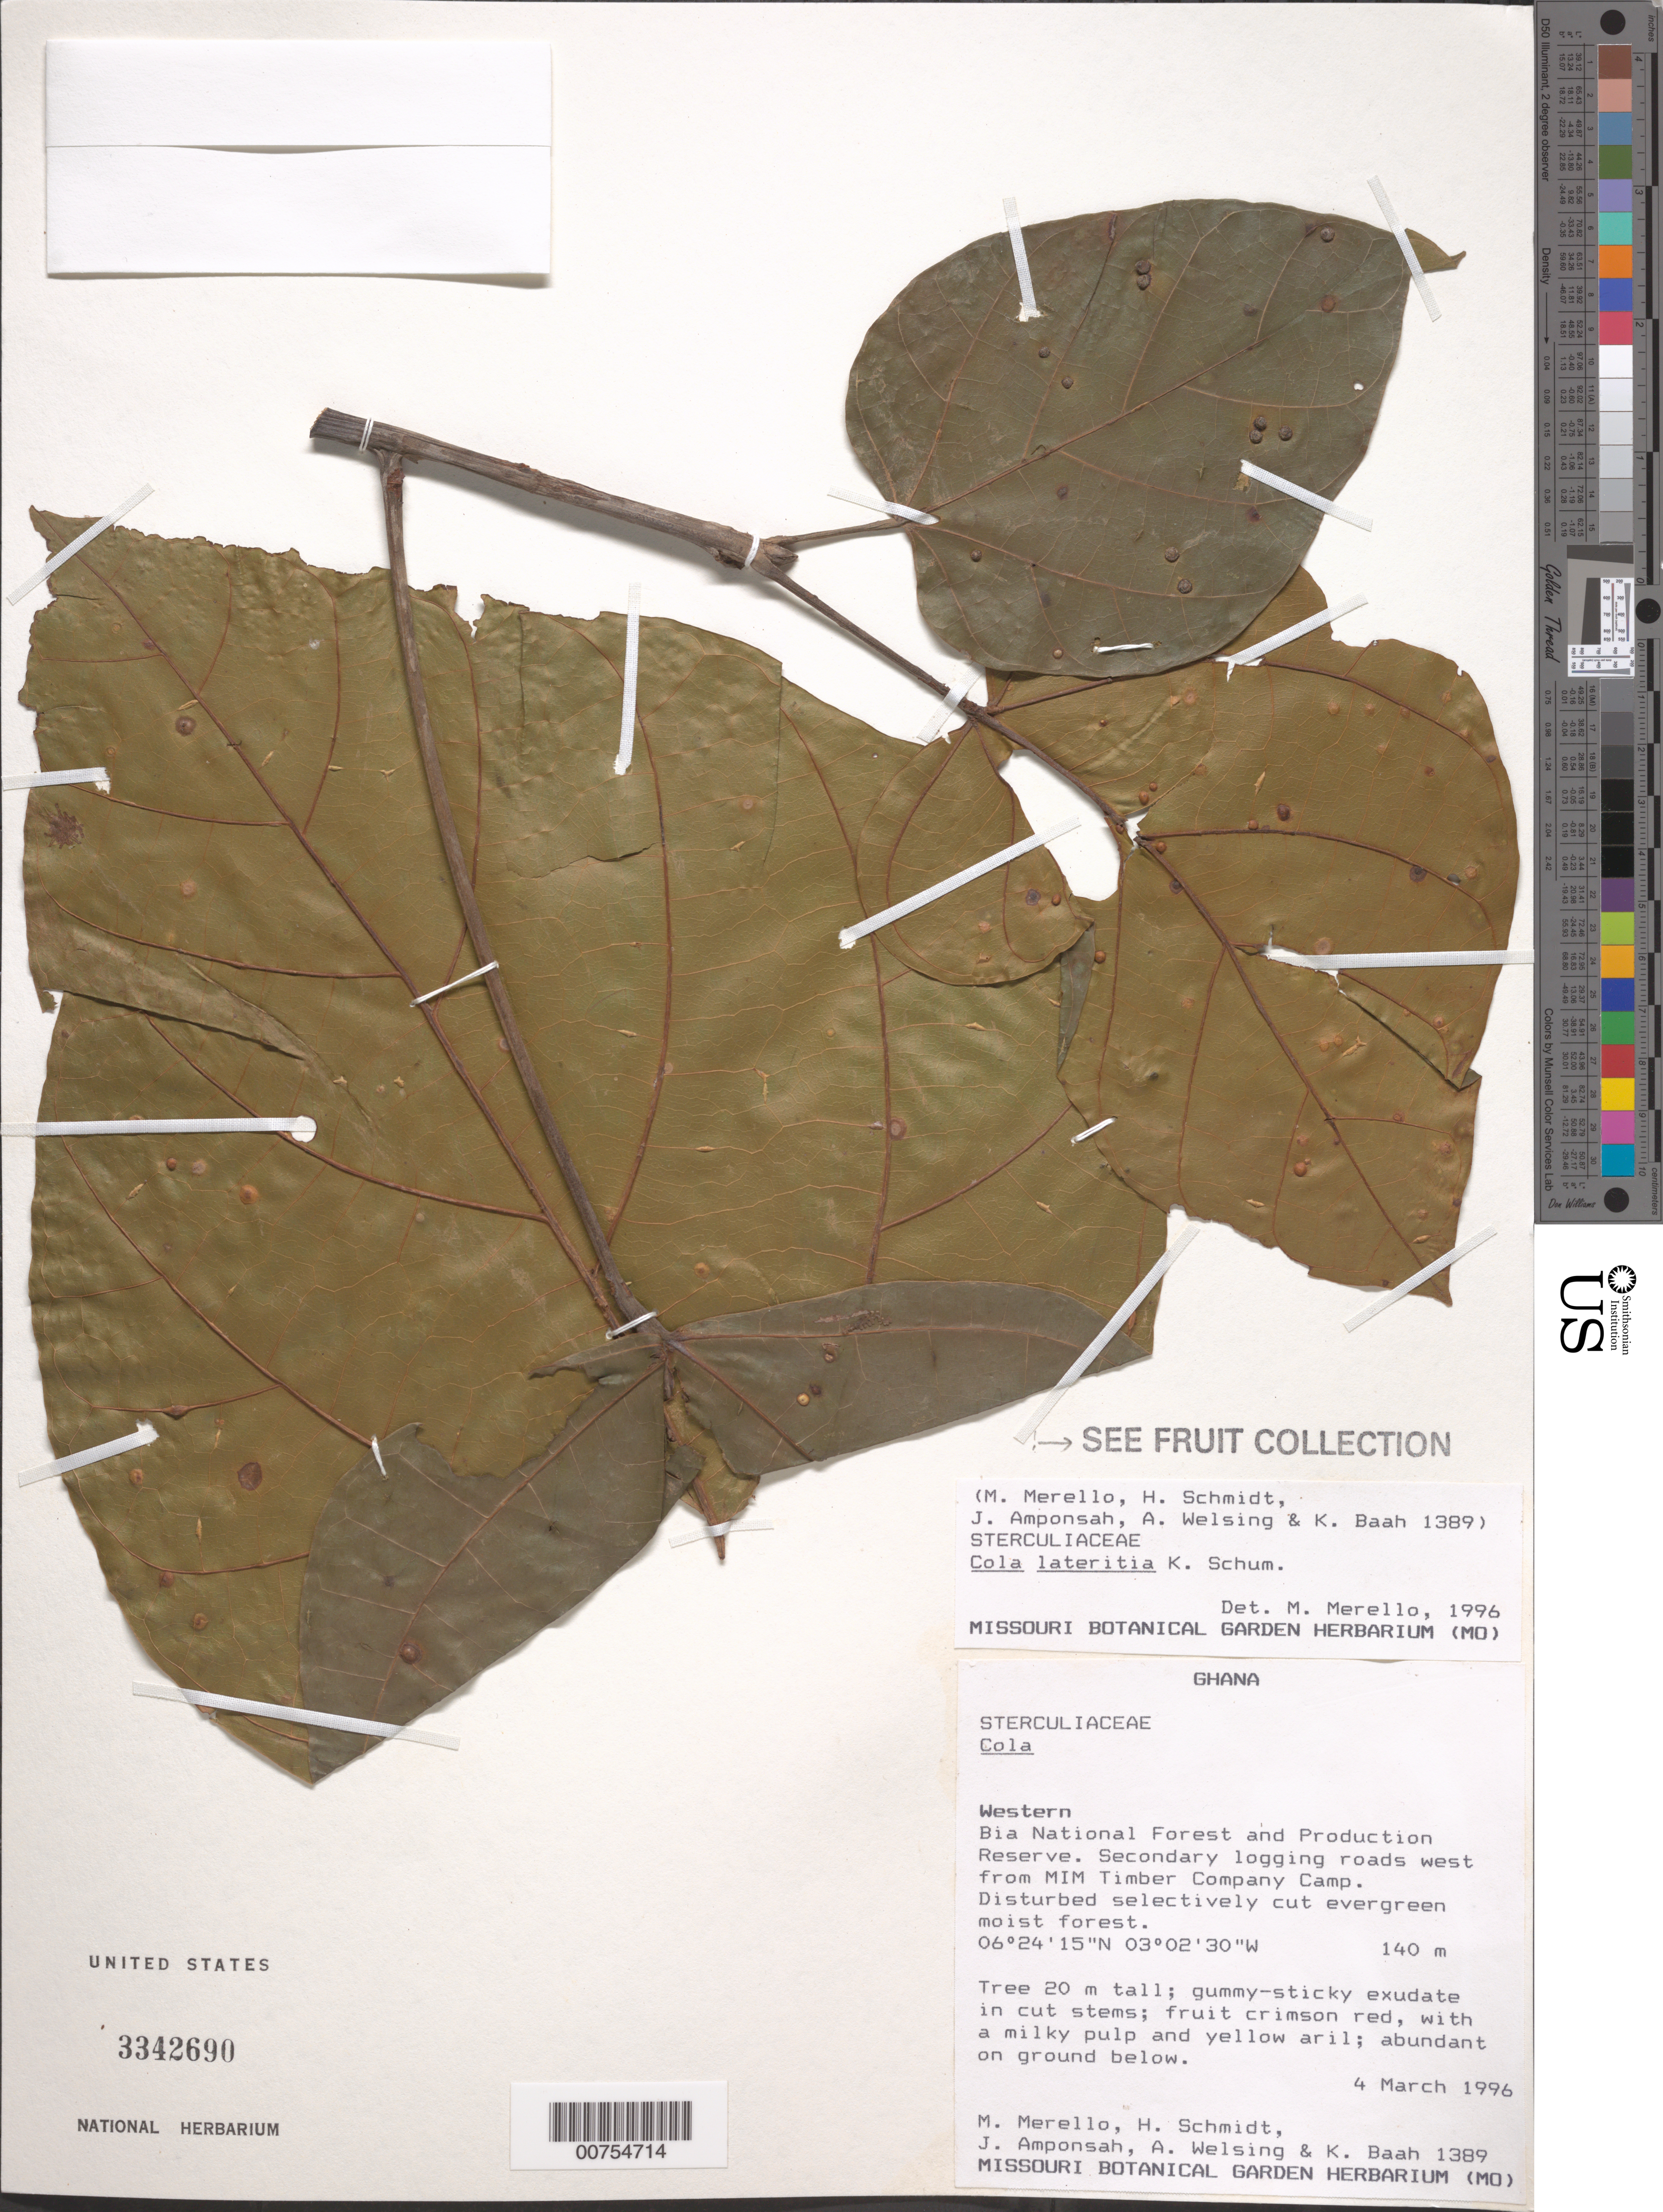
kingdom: Plantae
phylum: Tracheophyta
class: Magnoliopsida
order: Malvales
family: Malvaceae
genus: Cola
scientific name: Cola lateritia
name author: K. Schum.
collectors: M. Merello & et al.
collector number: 1389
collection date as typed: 04 Mar 1996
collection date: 1996-03-04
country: Ghana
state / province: Western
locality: Bia National Forest and Production Reserve. Secondary logging roads W from MIM Timber Company Camp.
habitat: Disturbed selectively cut evergreen moist forest.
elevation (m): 140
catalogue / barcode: US 3342690